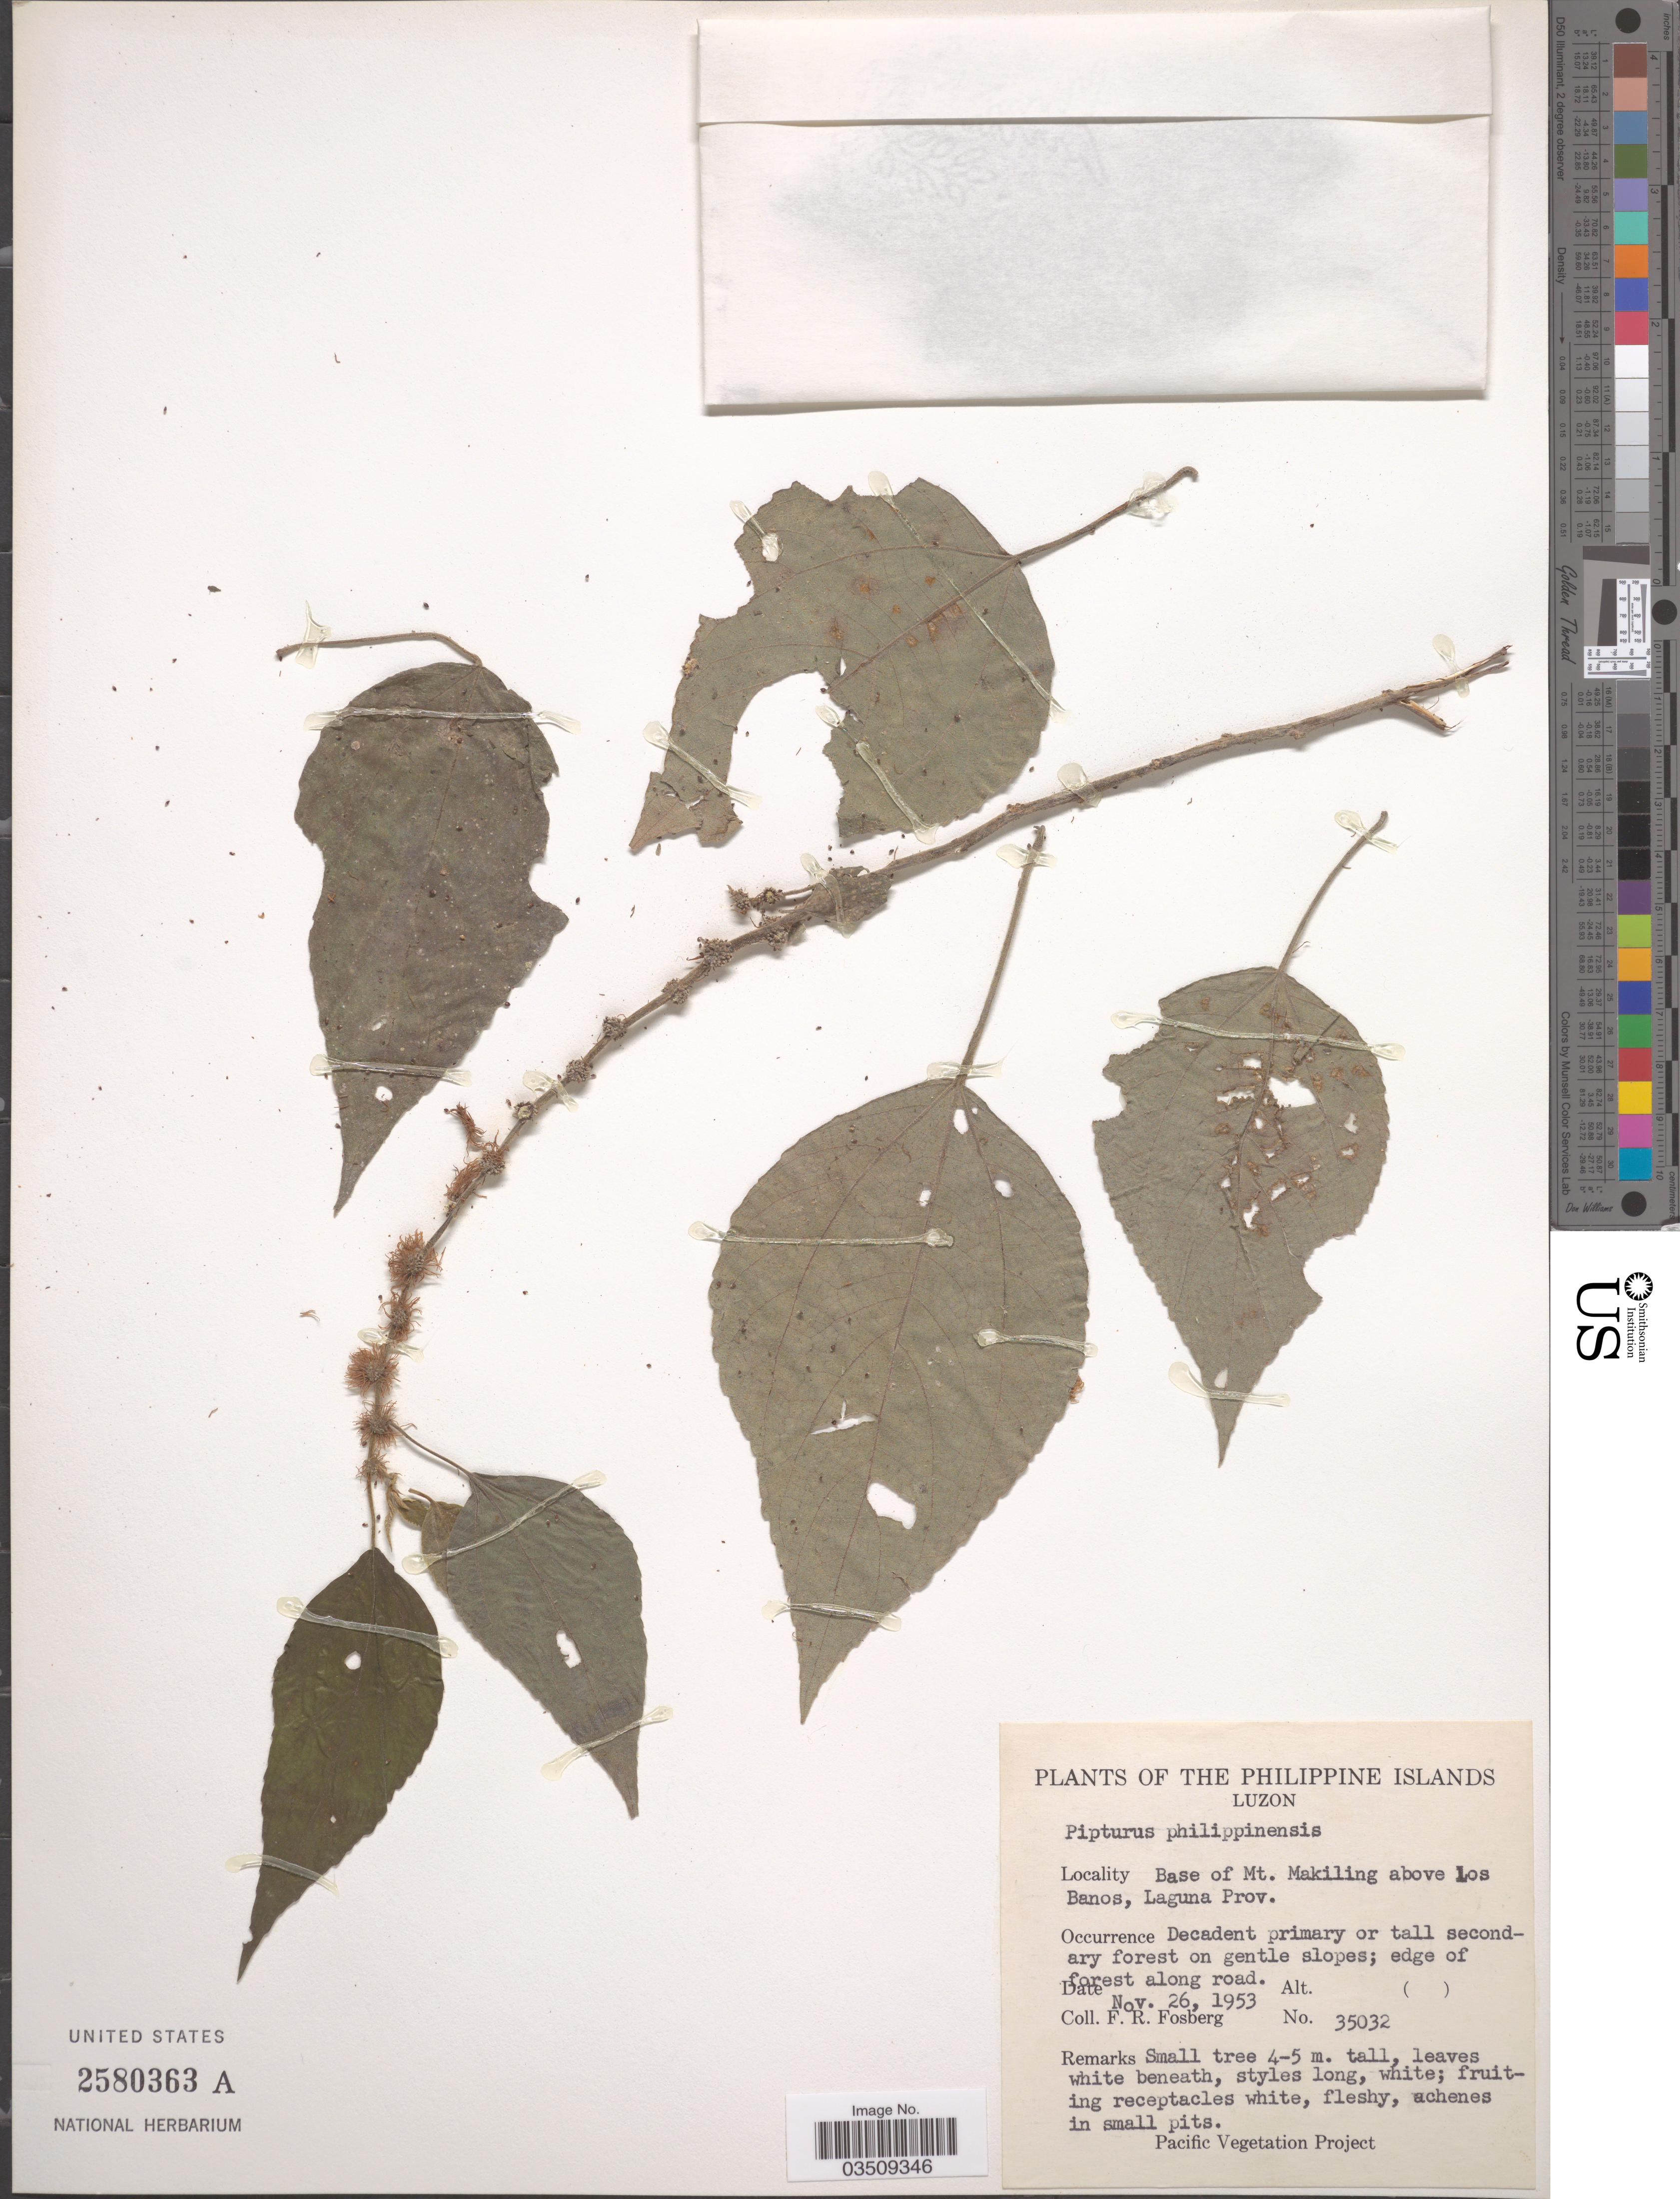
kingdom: Plantae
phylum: Tracheophyta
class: Magnoliopsida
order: Rosales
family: Urticaceae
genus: Pipturus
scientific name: Pipturus asper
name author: Wedd.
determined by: Eichhorn, K. A.O.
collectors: F. R. Fosberg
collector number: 35032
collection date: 1953-11-26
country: Philippines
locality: Luzon. Base of Mt. Makiling above Los Banos, Laguna Prov.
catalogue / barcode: US 2580363A